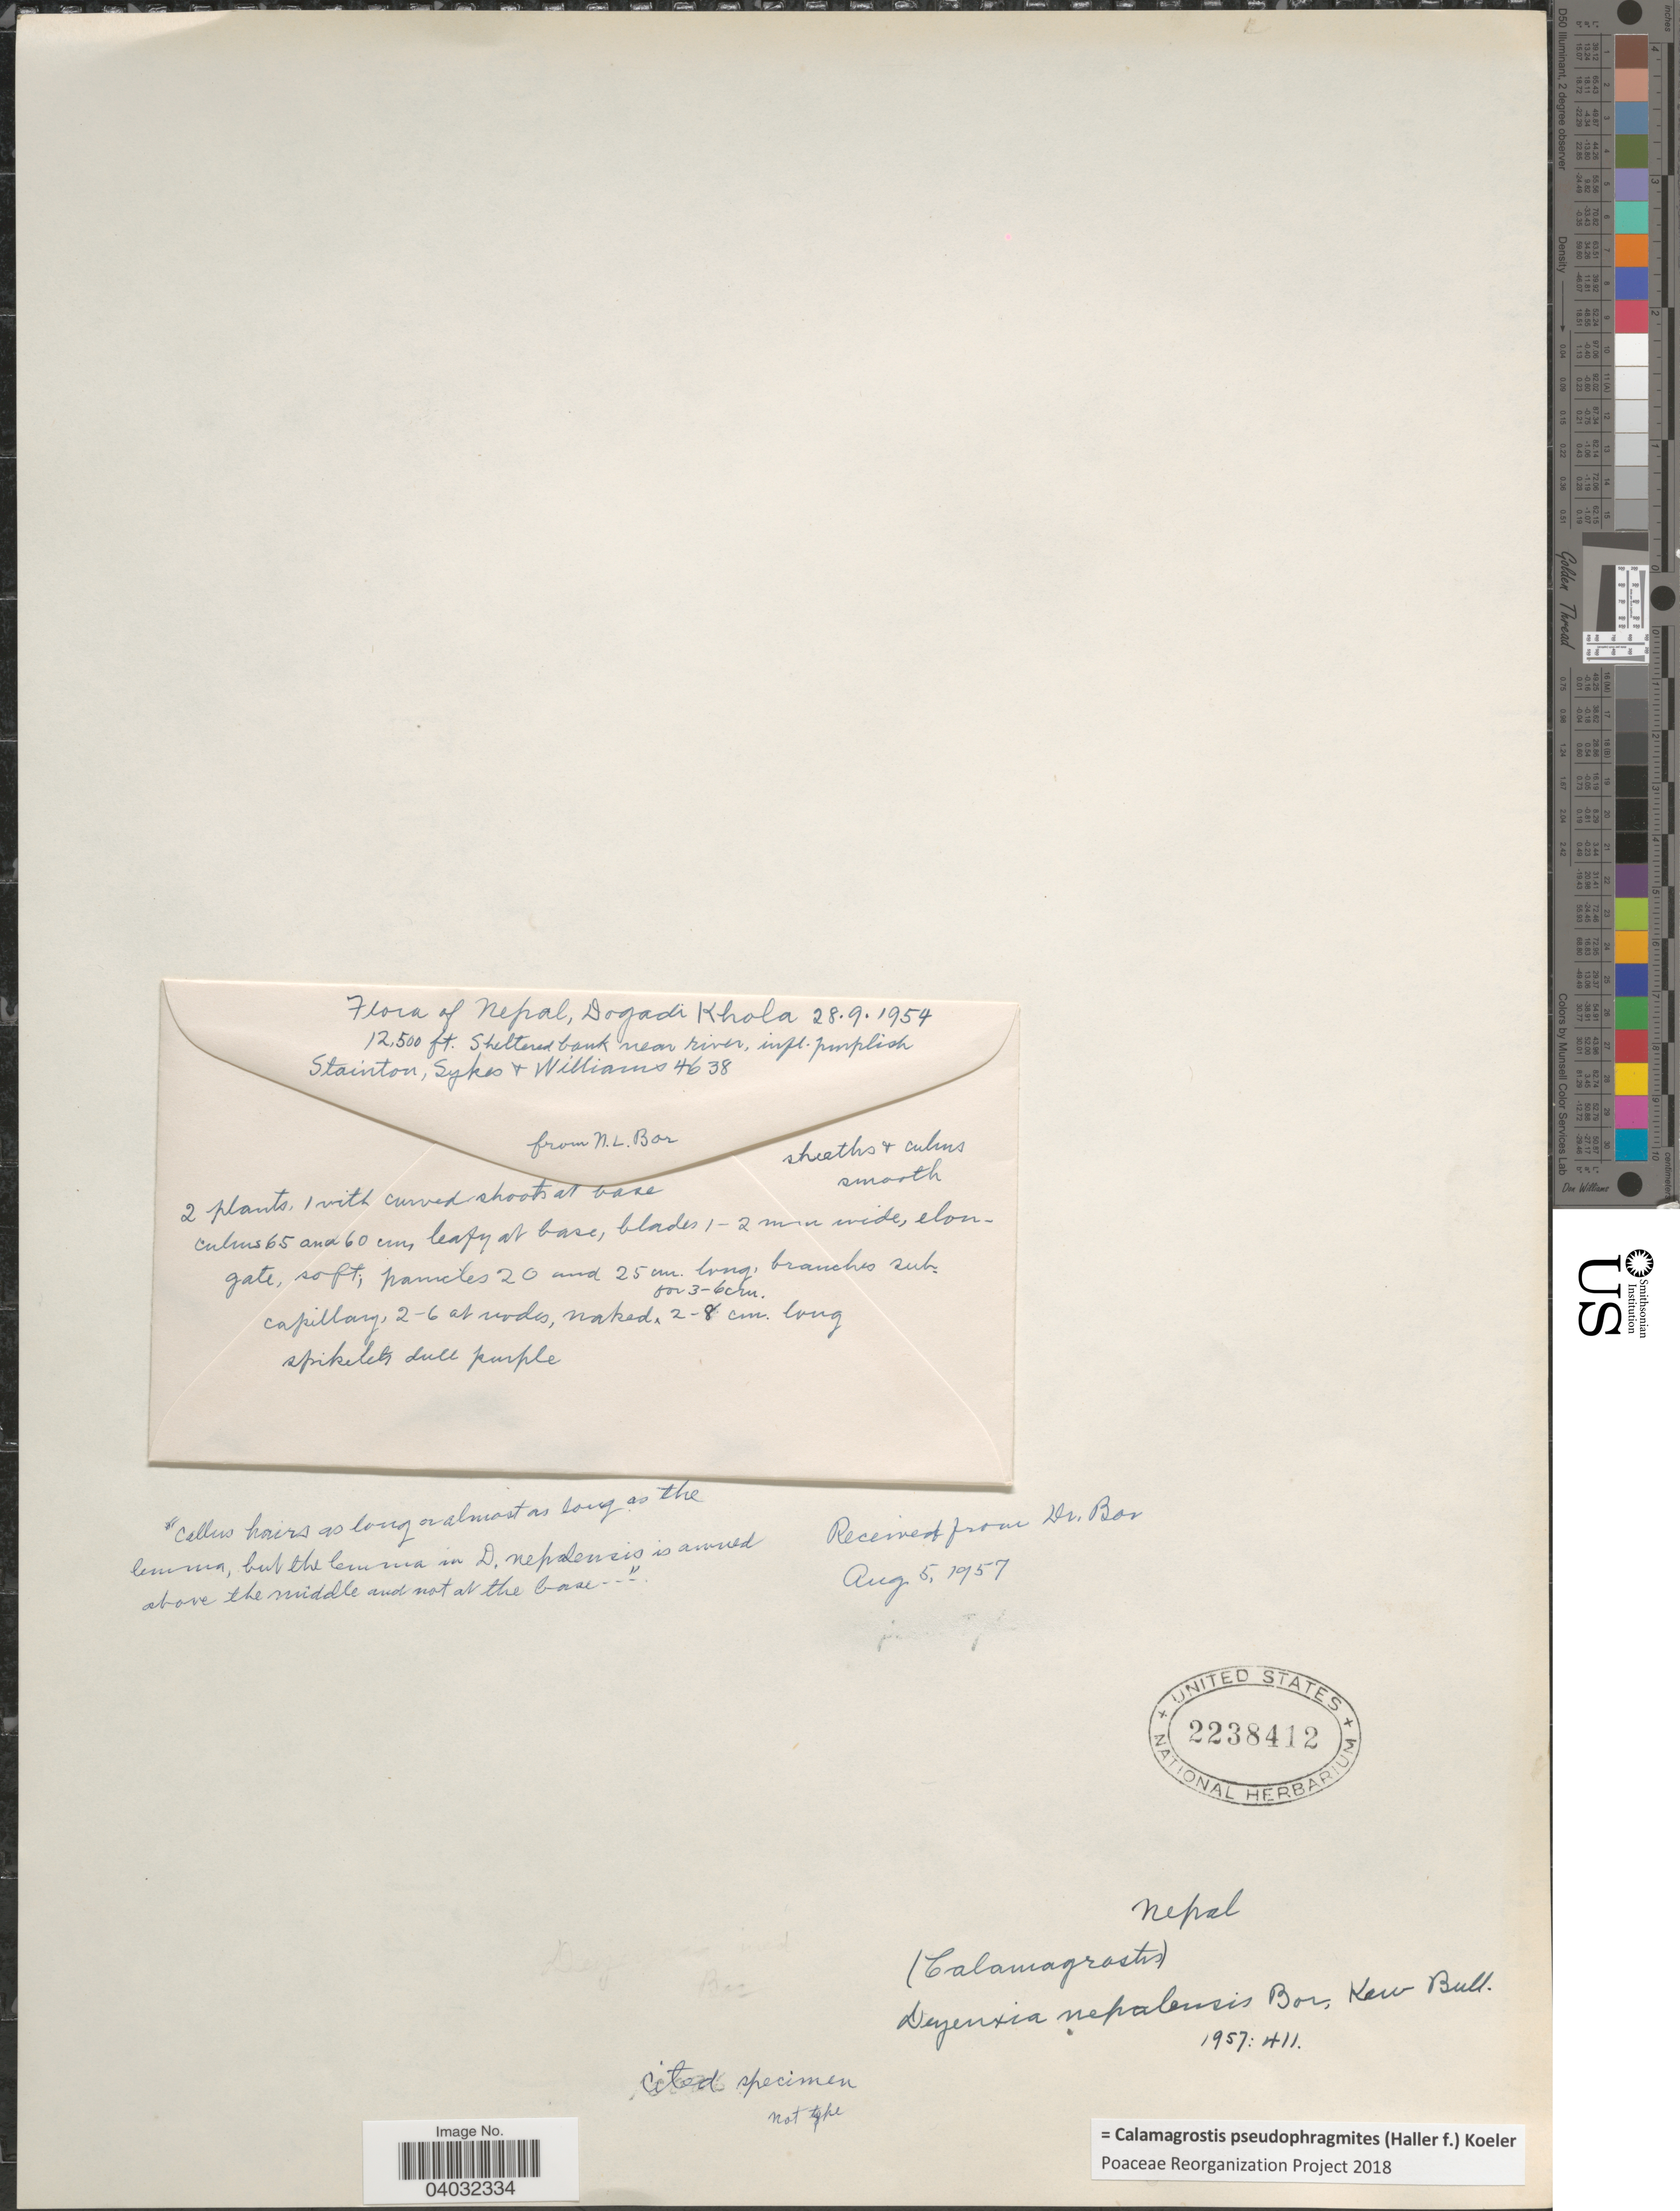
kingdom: Plantae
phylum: Tracheophyta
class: Liliopsida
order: Poales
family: Poaceae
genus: Calamagrostis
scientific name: Calamagrostis pseudophragmites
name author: (Haller f.) Koeler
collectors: -. Stainton, Sykes, -- & -- Williams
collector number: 4638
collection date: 1954-09-28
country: Nepal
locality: Dogadi Khola.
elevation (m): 3810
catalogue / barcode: US 2238412